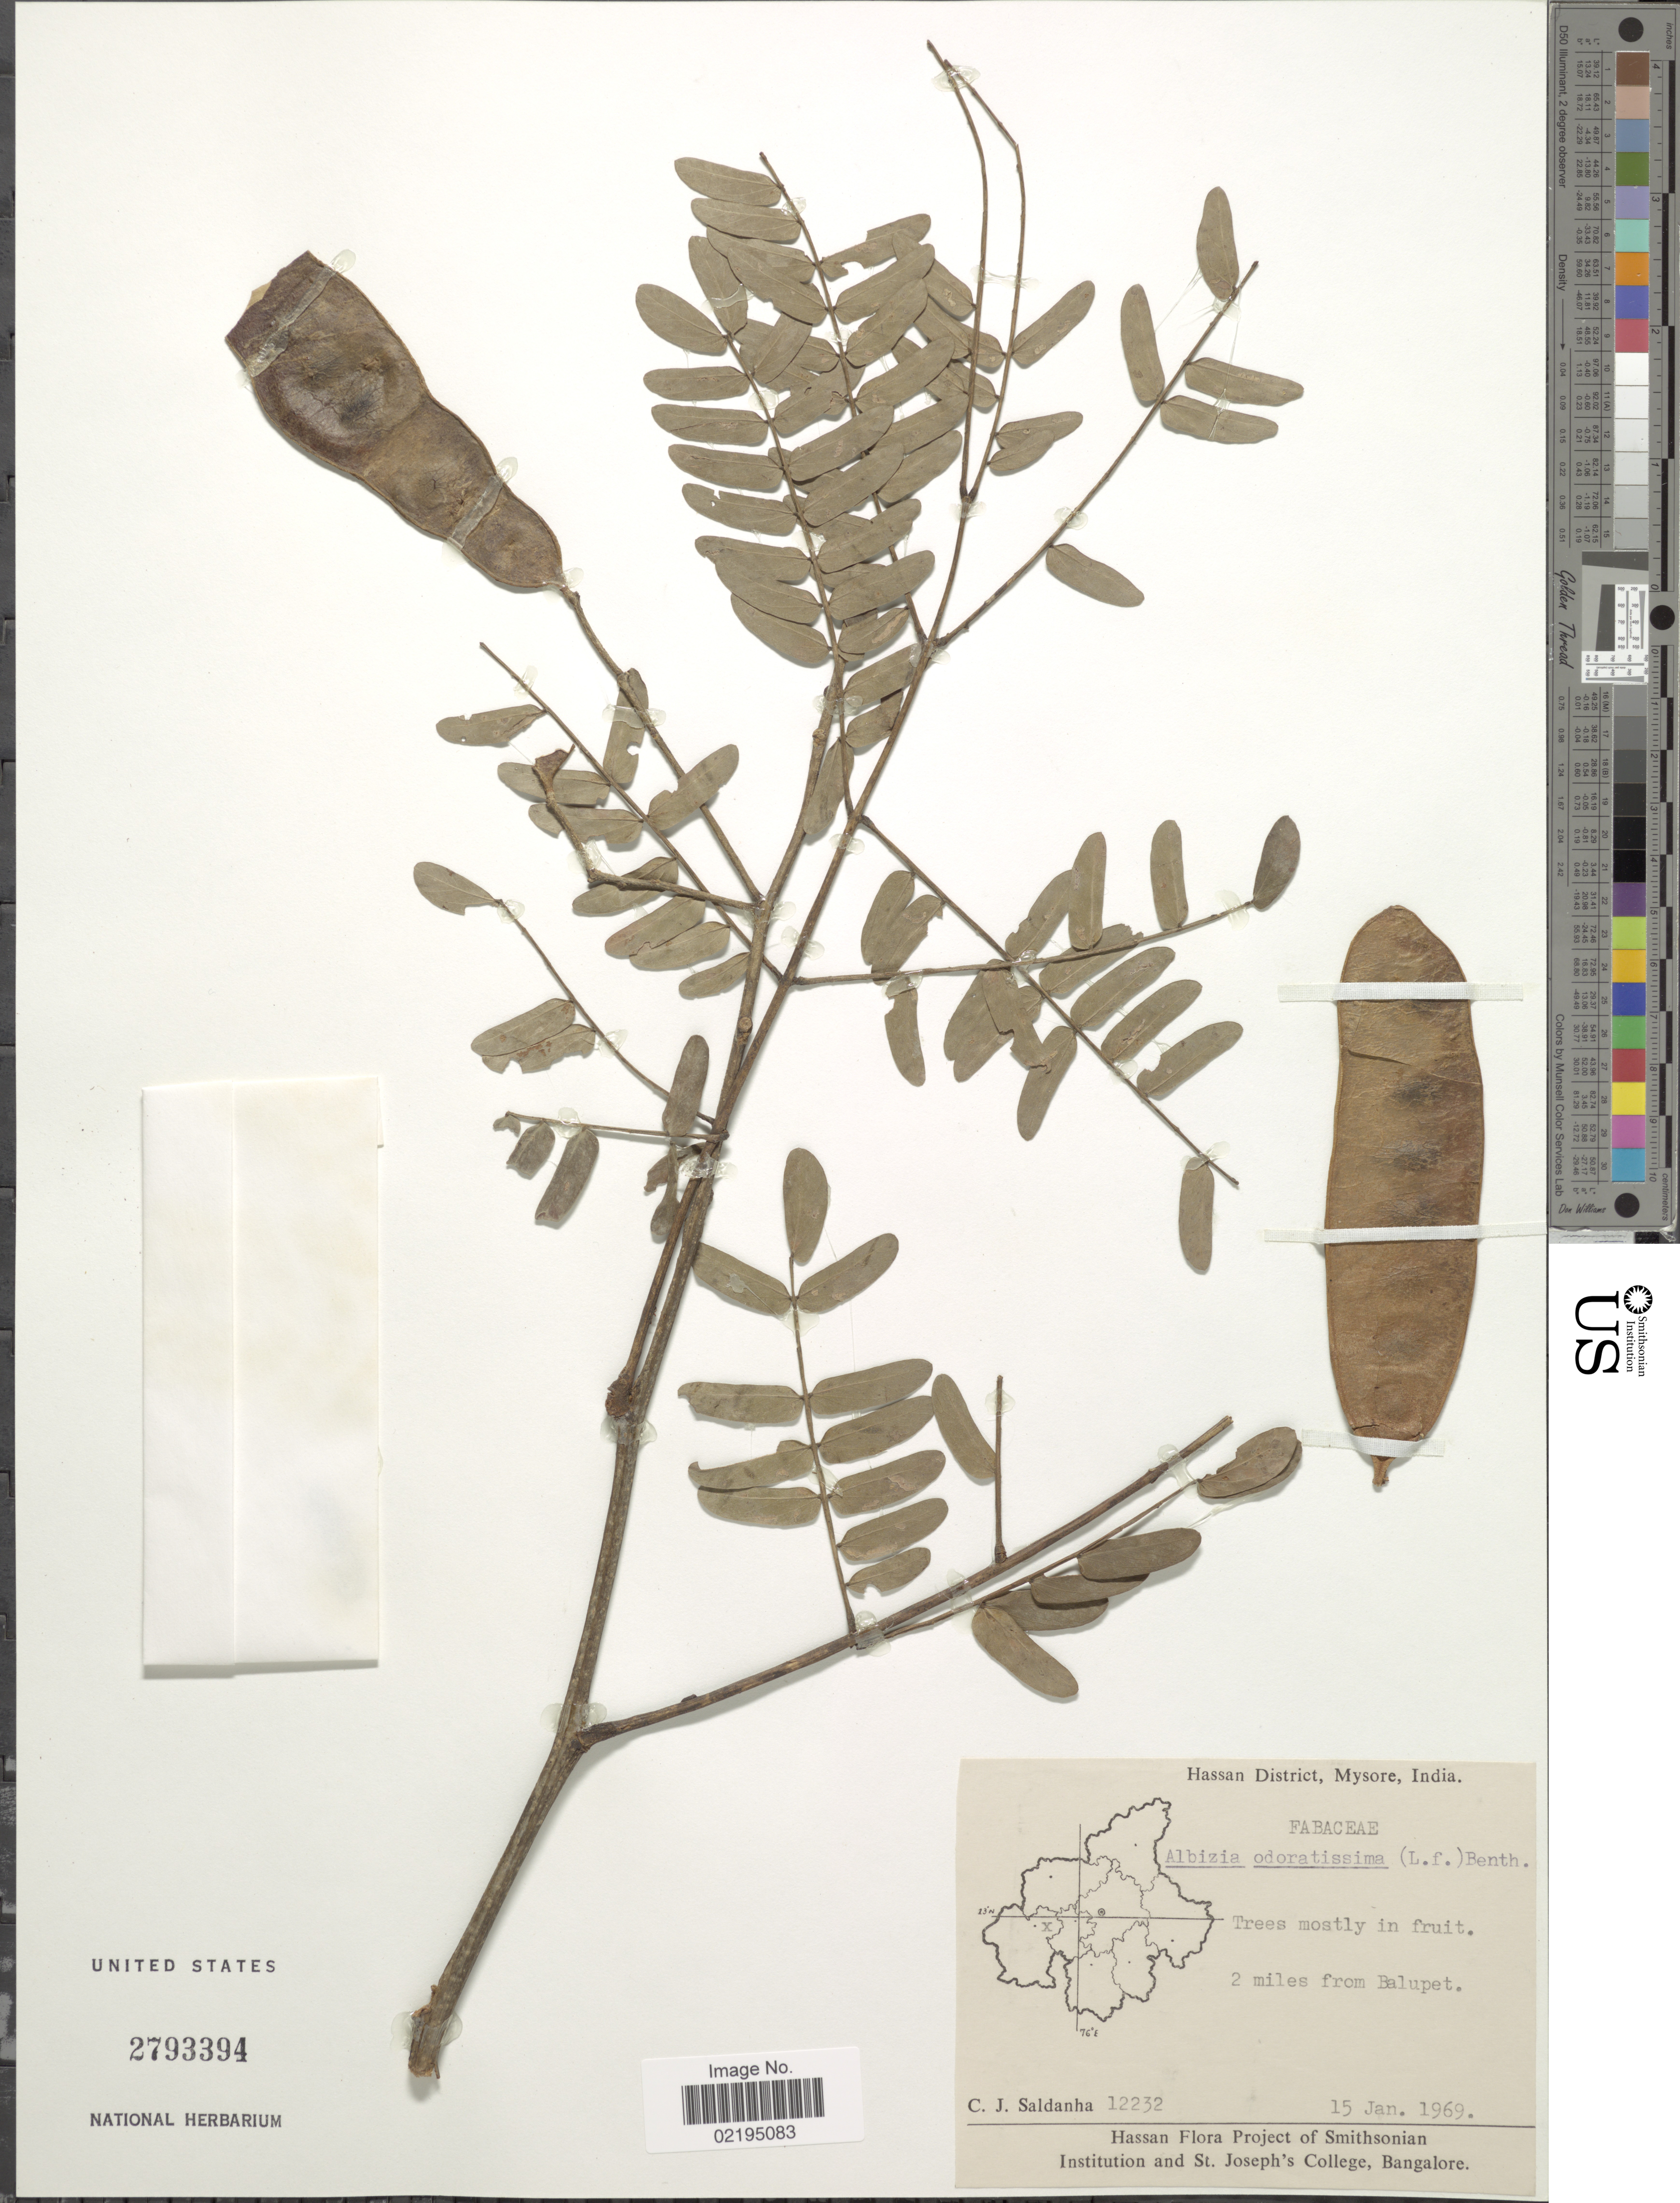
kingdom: Plantae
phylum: Tracheophyta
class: Magnoliopsida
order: Fabales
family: Fabaceae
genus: Albizia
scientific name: Albizia odoratissima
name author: (L. f.) Benth.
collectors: C. J. Saldanha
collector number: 12232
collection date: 1969-01-15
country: India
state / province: Karnataka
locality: Hassan District, Mysore, 2 miles from Balupet.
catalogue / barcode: US 2793394